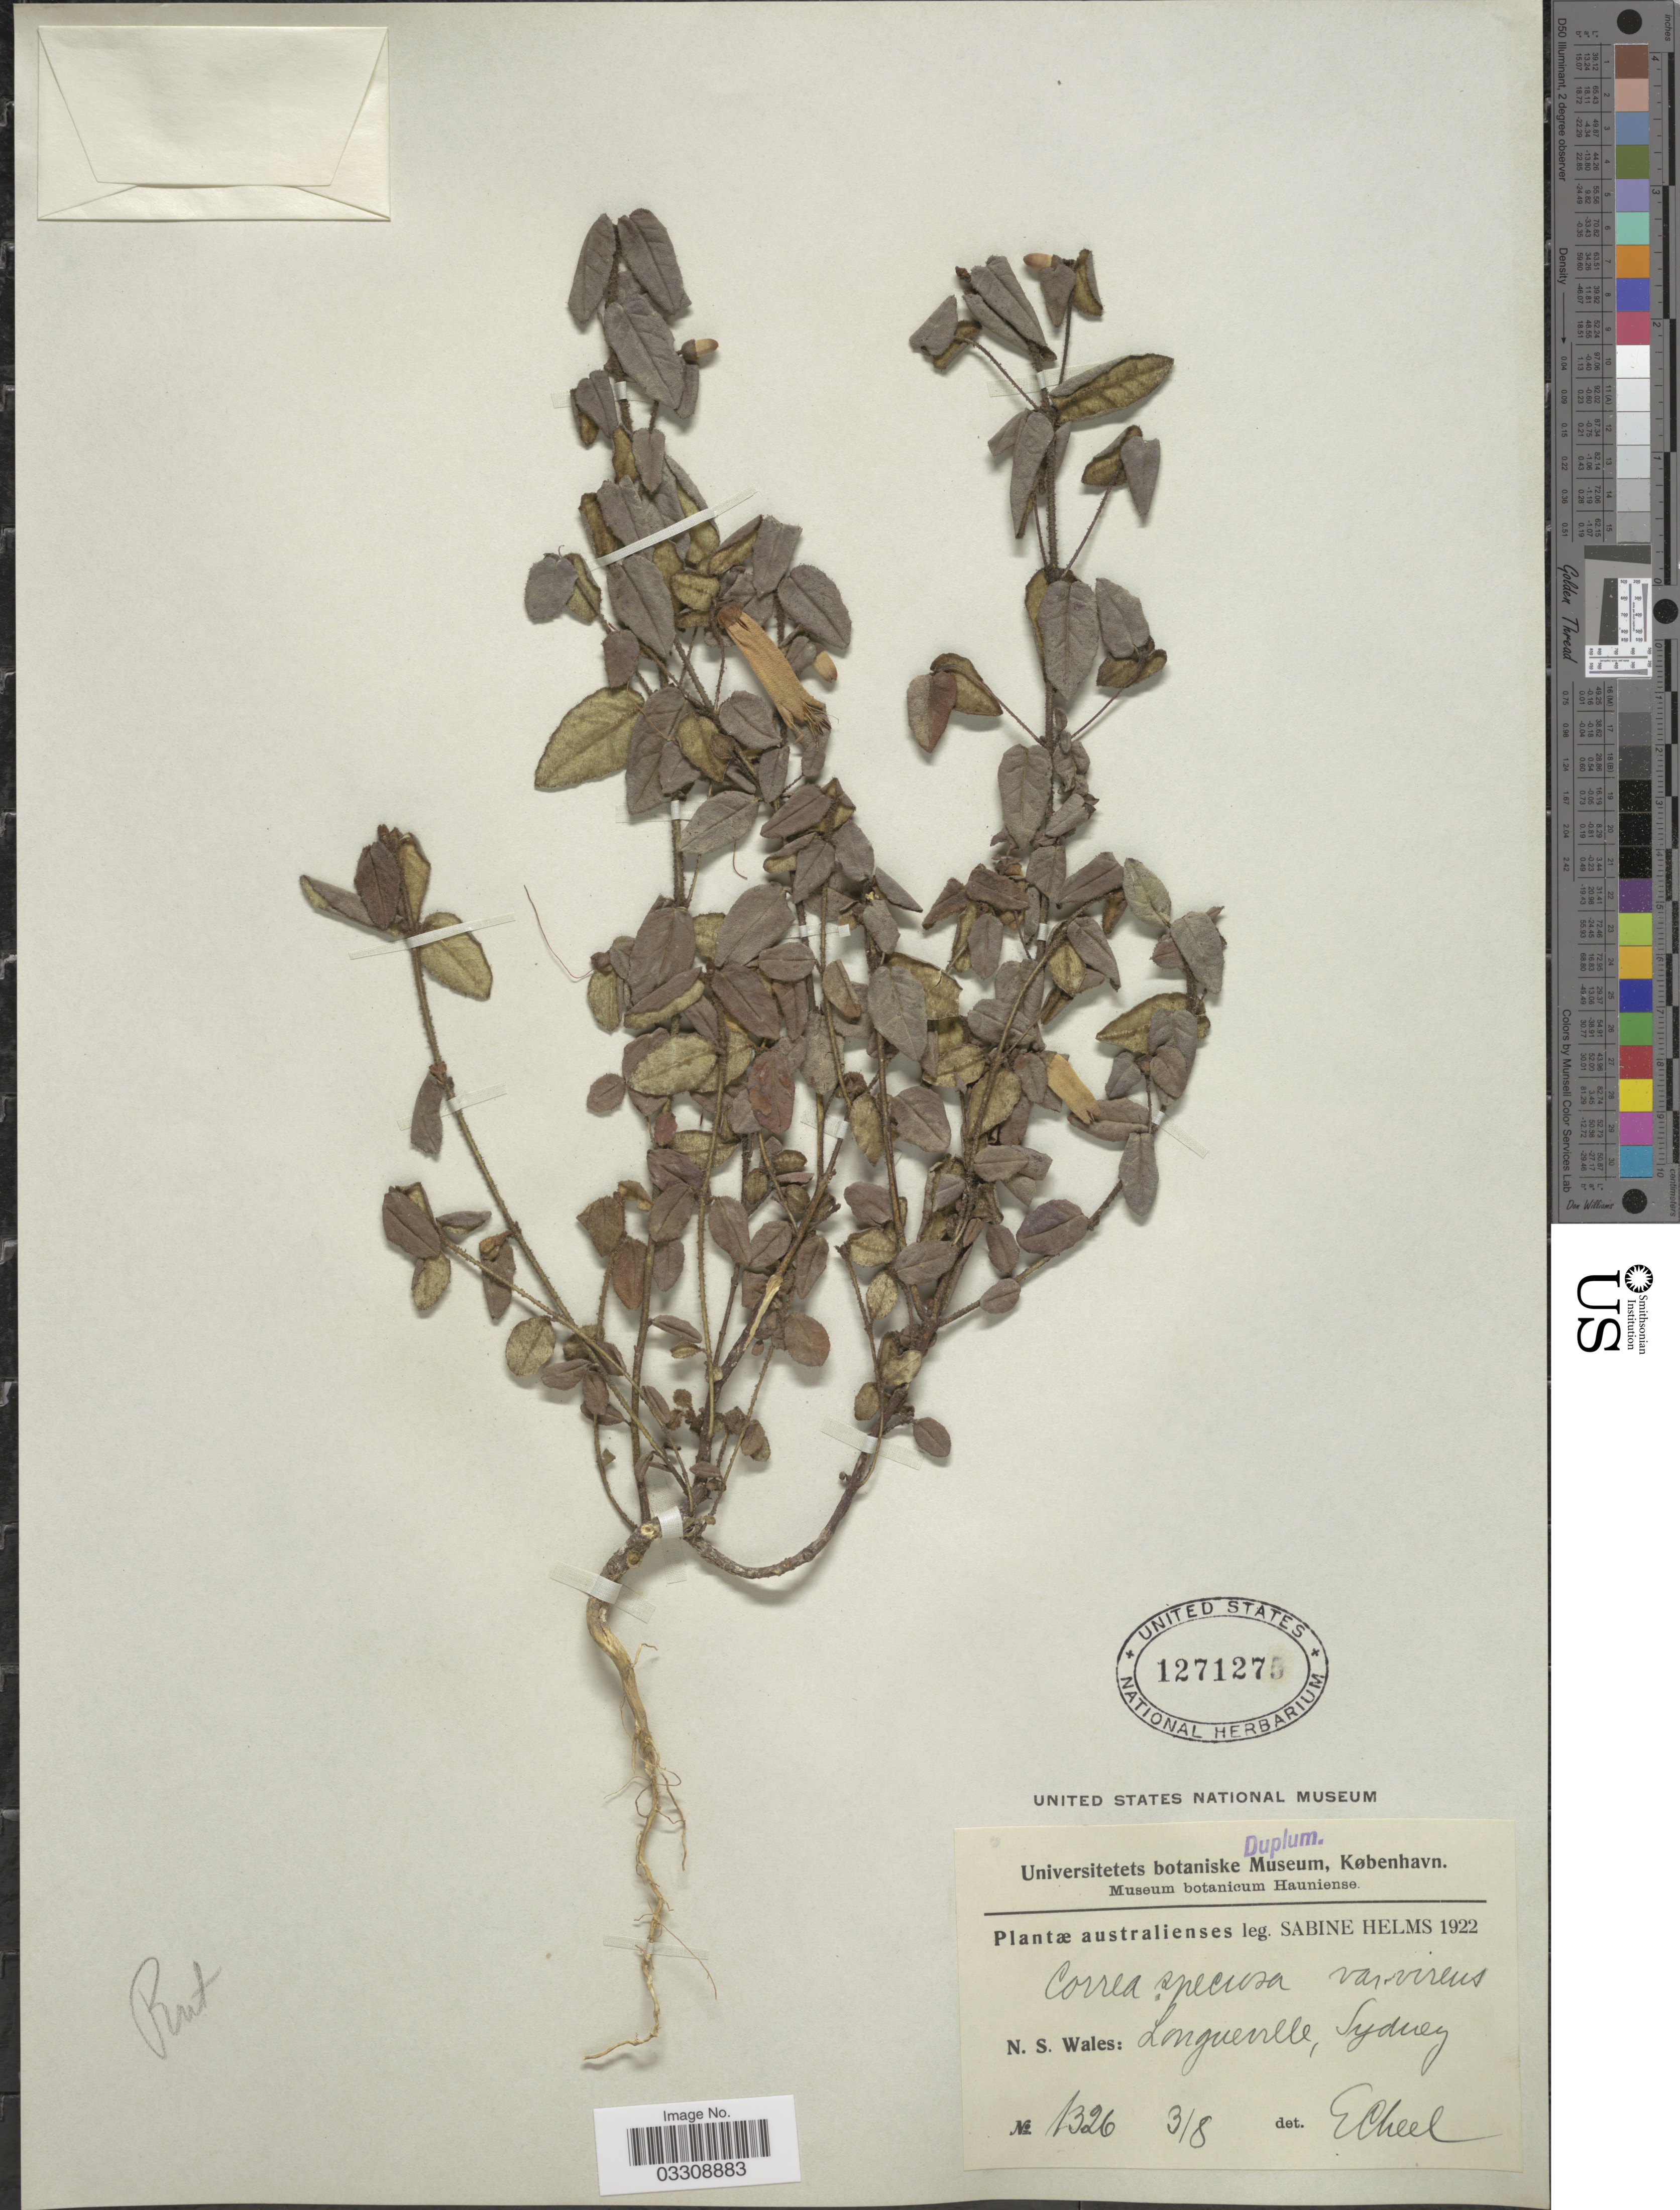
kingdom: Plantae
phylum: Tracheophyta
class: Magnoliopsida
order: Sapindales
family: Rutaceae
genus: Correa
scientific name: Correa speciosa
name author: Donn ex Andrews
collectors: S. Helms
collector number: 1326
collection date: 1922-08-03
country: Australia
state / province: New South Wales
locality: Longueville, Sydney.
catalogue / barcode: US 1271275